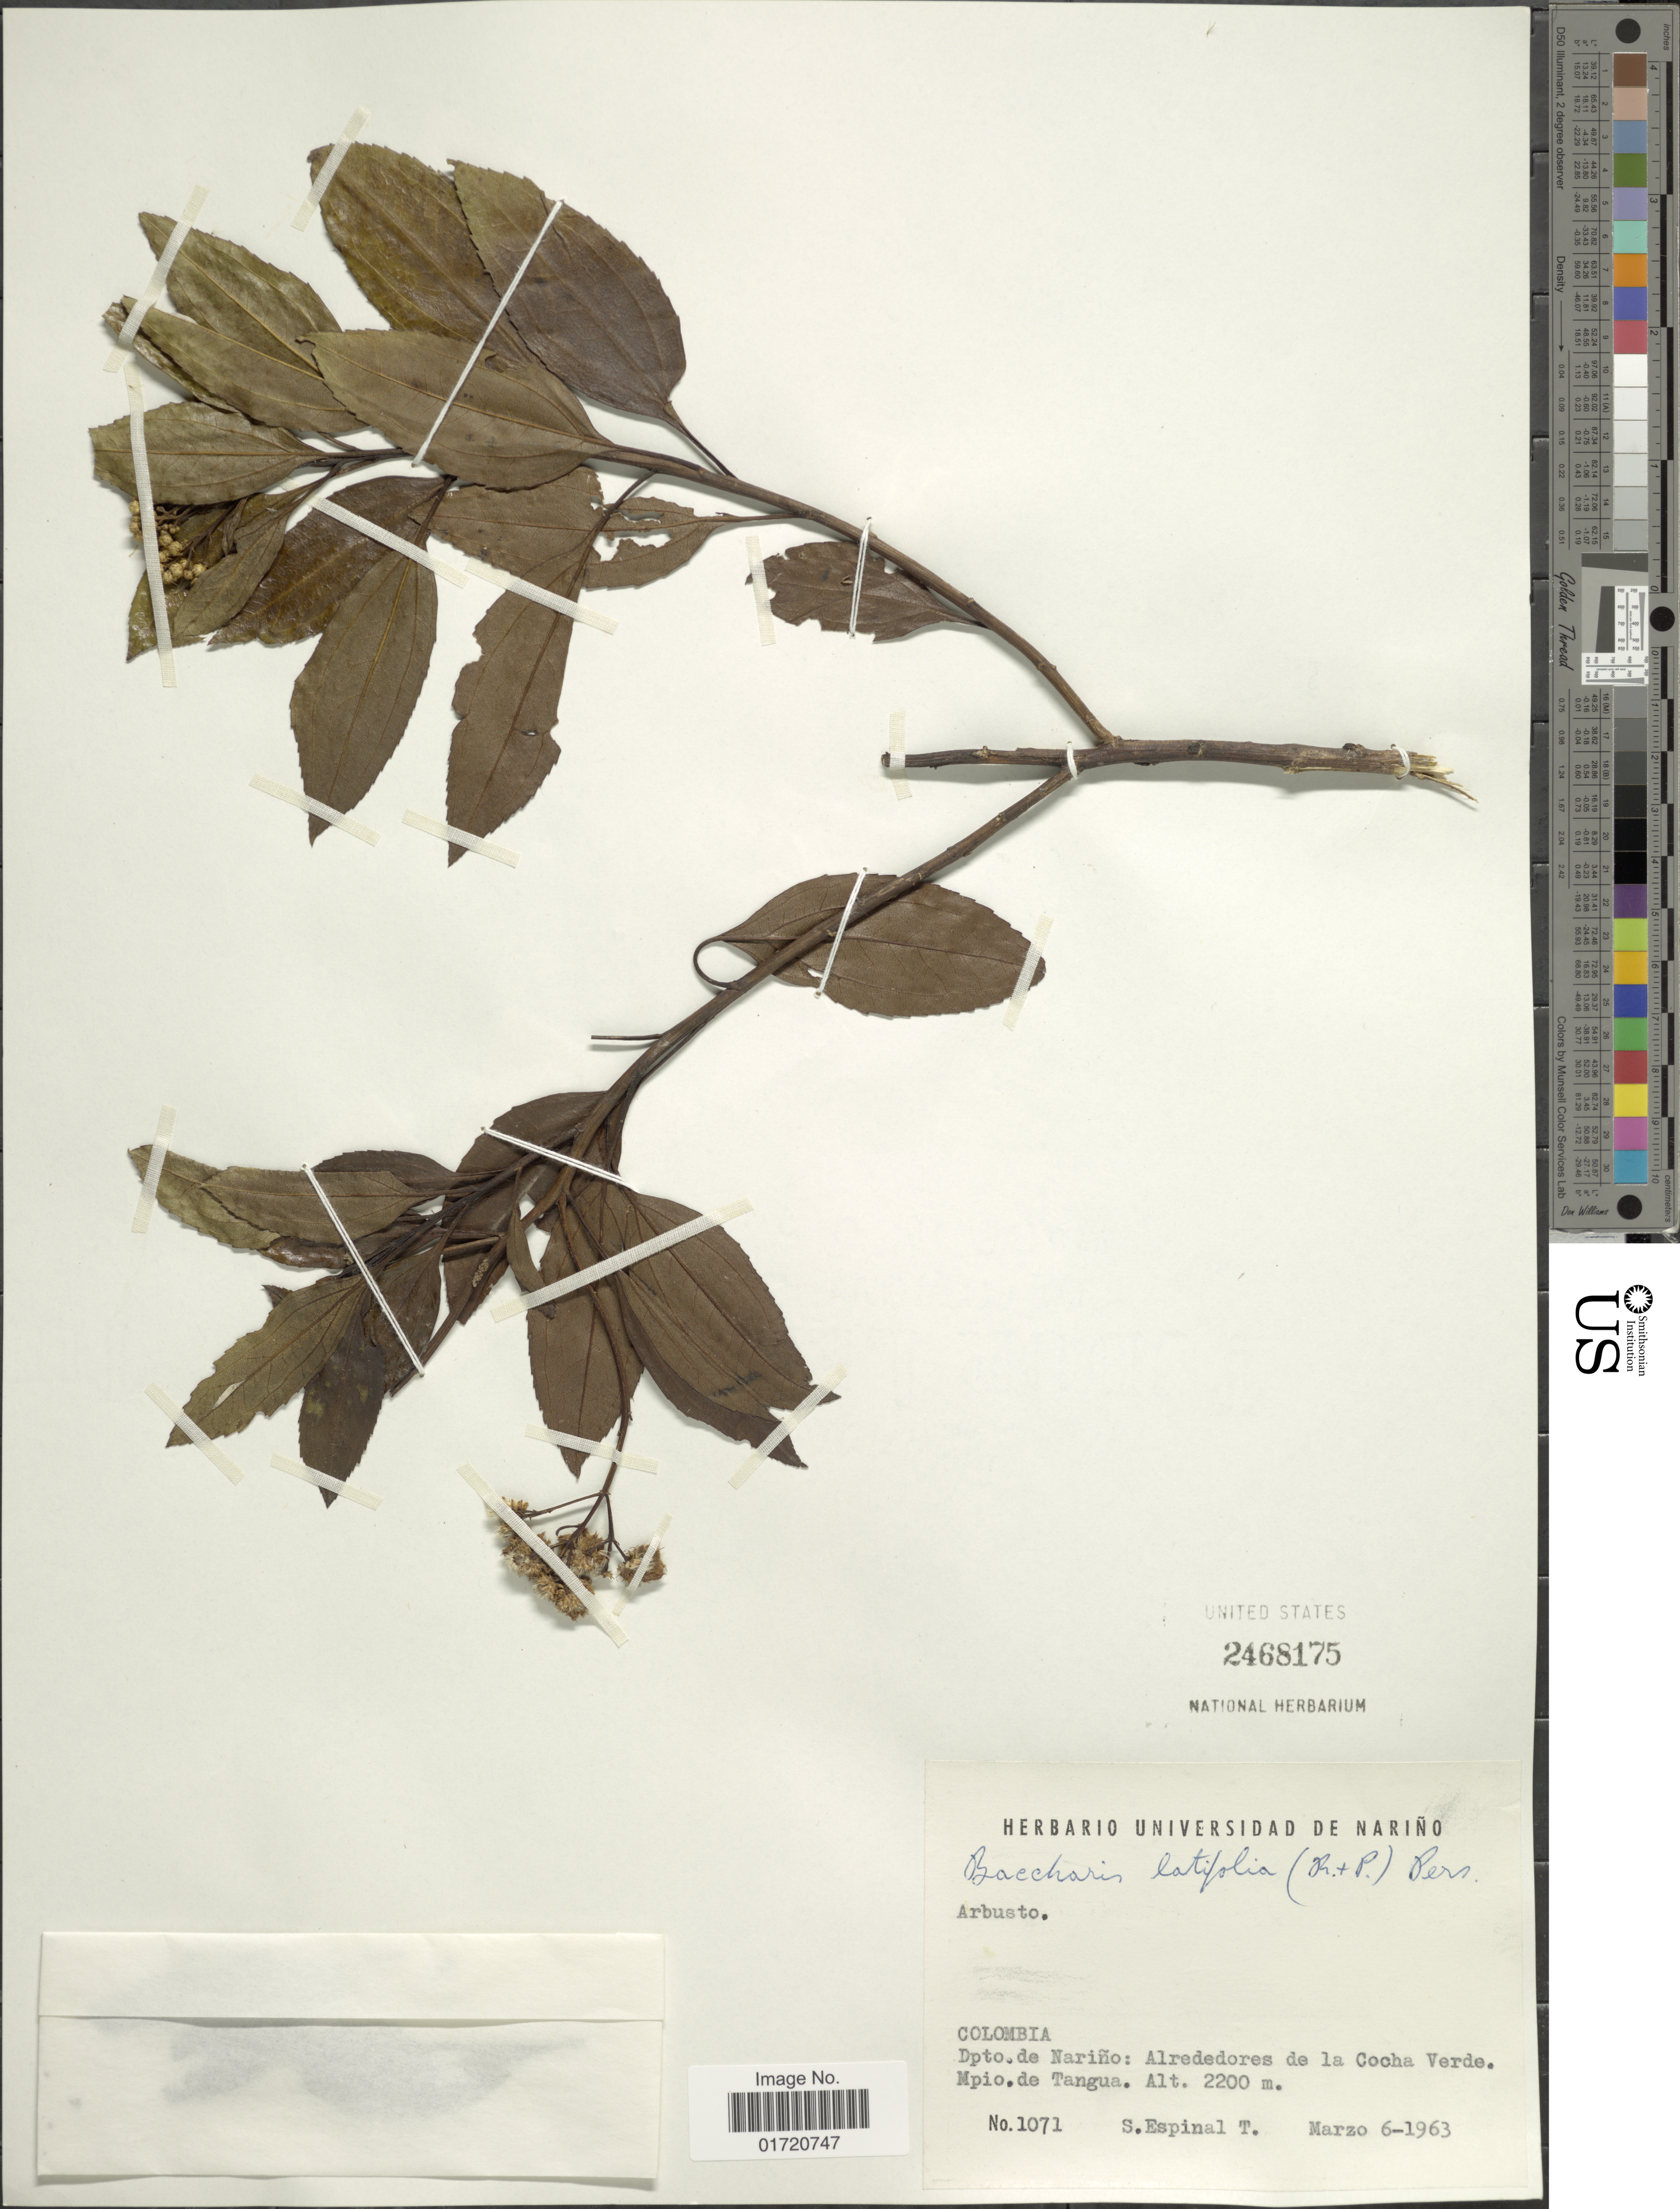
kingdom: Plantae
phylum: Tracheophyta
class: Magnoliopsida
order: Asterales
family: Asteraceae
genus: Baccharis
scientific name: Baccharis latifolia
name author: (Ruiz & Pav.) Pers.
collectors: S. T. Espinal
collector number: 1071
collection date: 1963-03-06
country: Colombia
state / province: Nariño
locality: Alrededores de la Cocha Verde, Mpio. de Tangua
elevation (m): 2200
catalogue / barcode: US 2468175